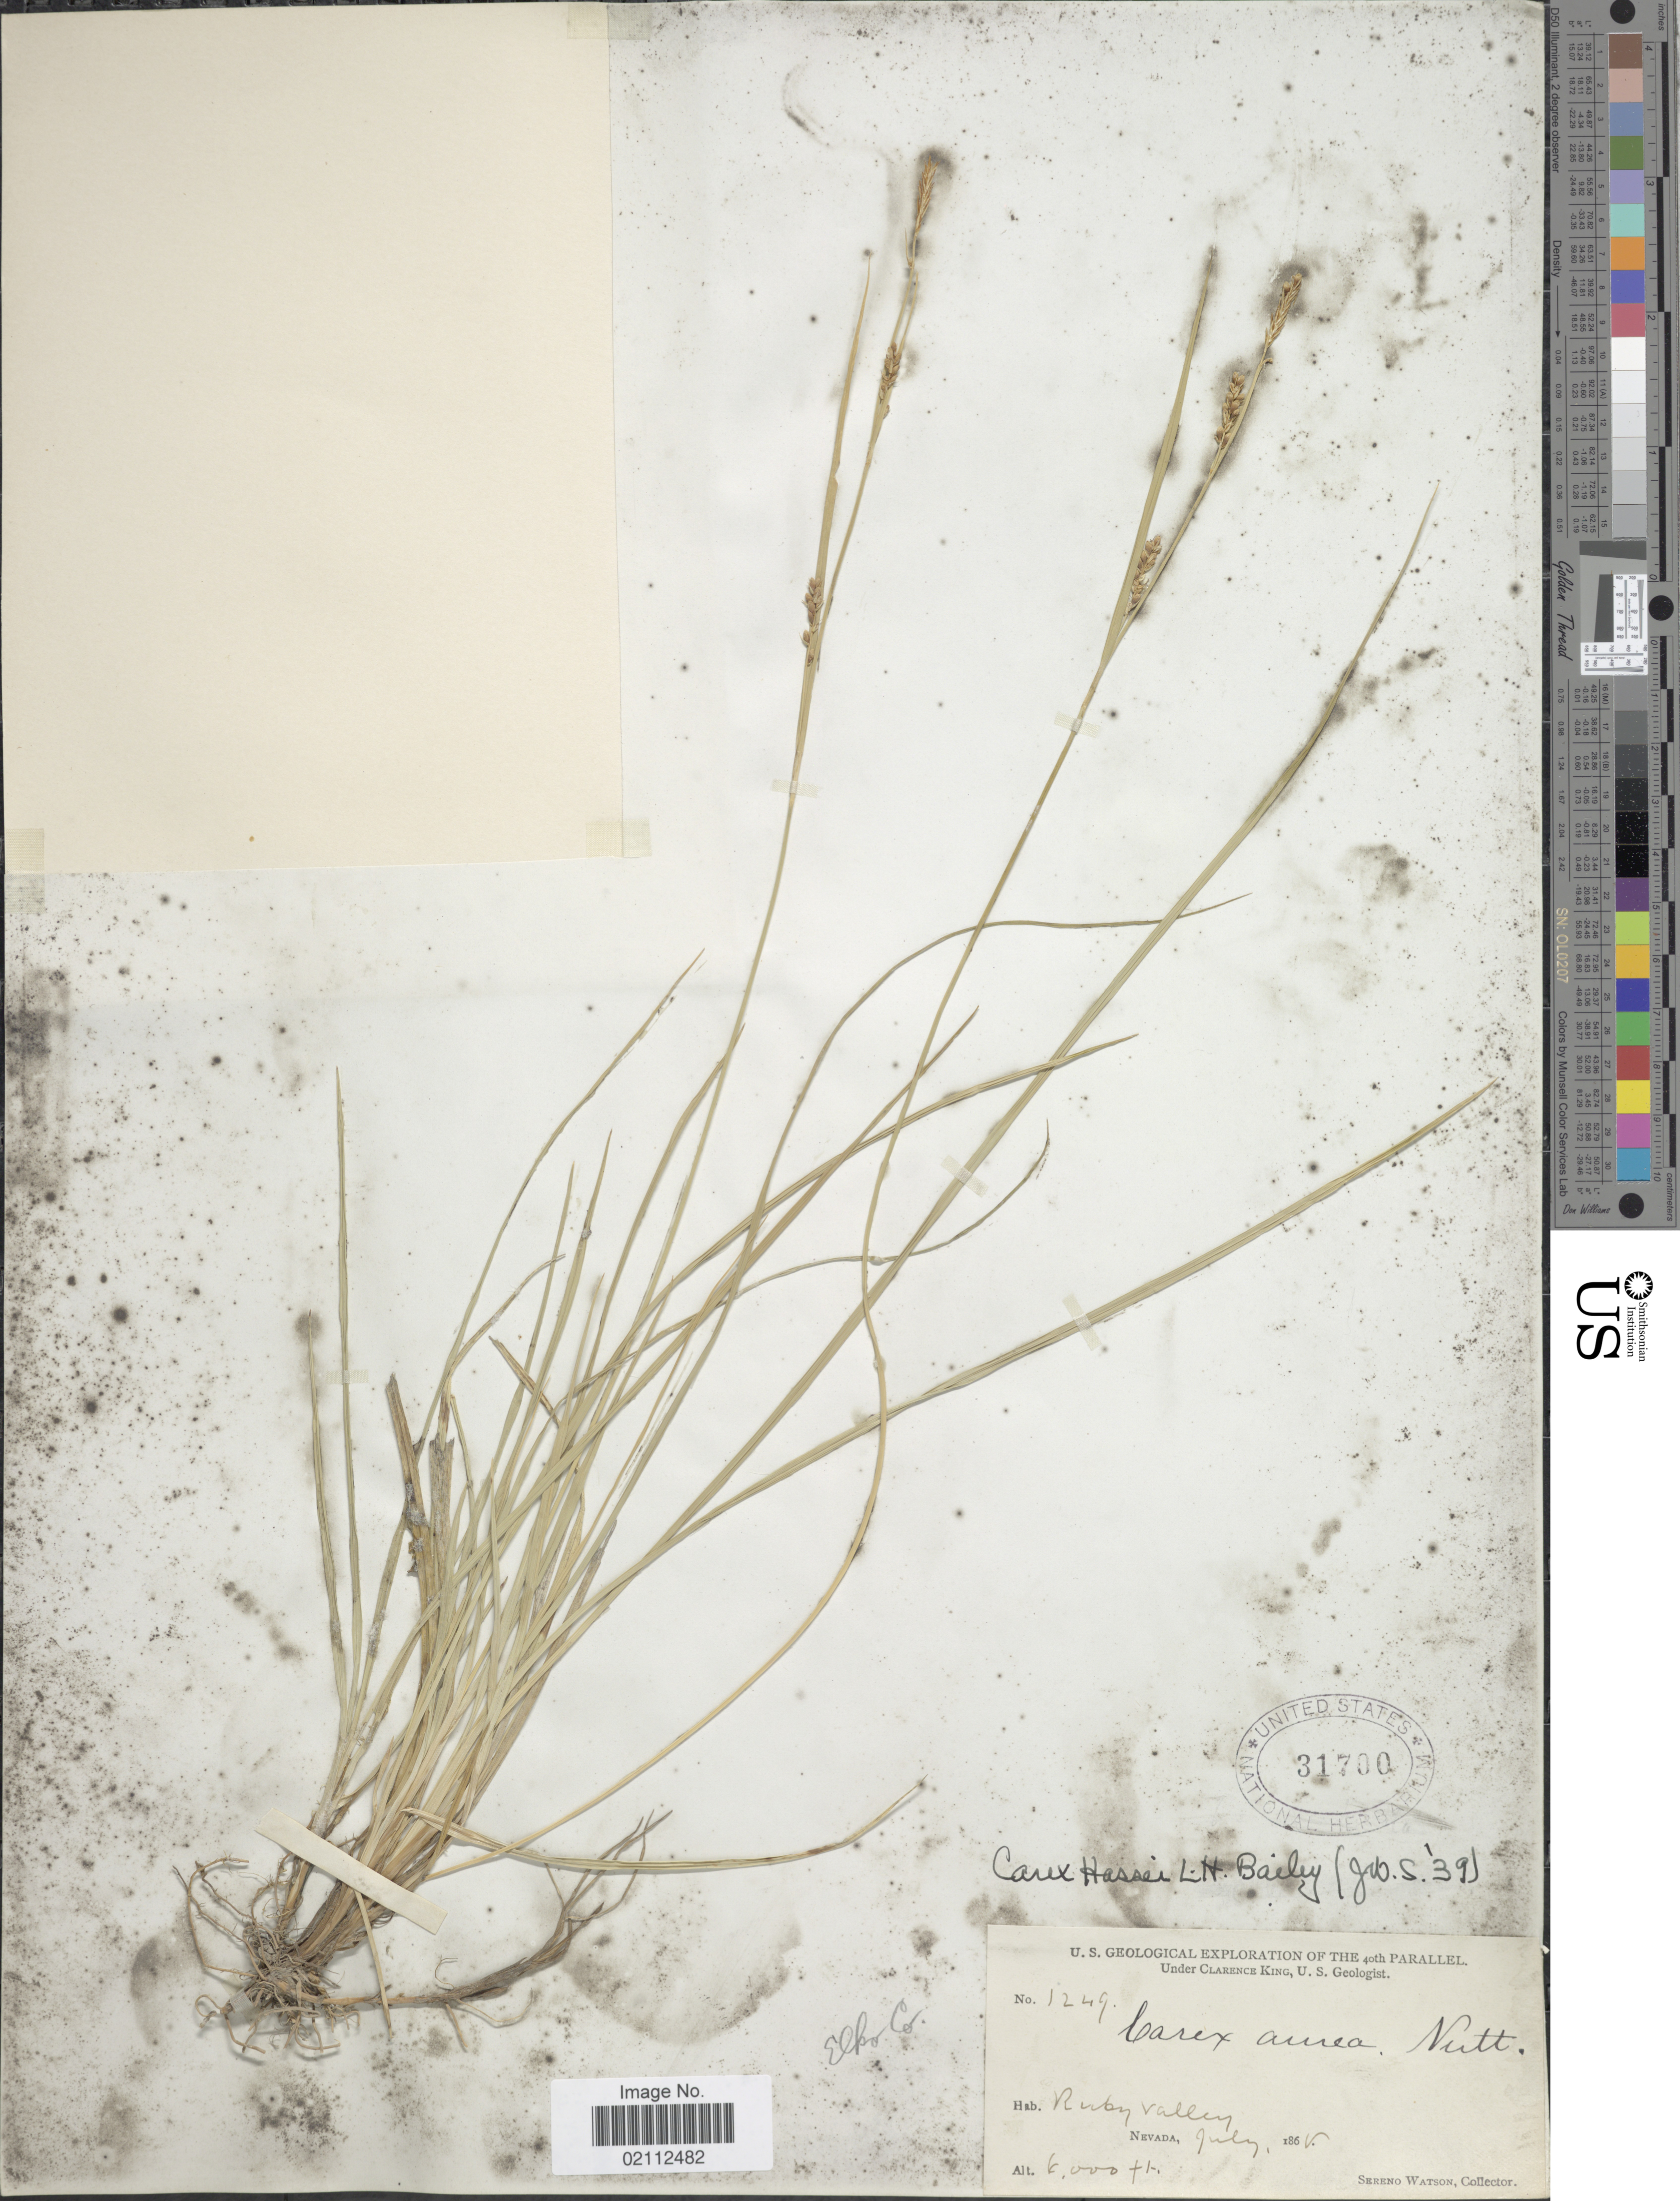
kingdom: Plantae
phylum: Tracheophyta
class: Liliopsida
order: Poales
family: Cyperaceae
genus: Carex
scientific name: Carex hassei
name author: L.H. Bailey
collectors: S. Watson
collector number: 1249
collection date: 1865-07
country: United States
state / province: Nevada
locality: Ruby Valley.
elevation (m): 1829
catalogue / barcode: US 31700